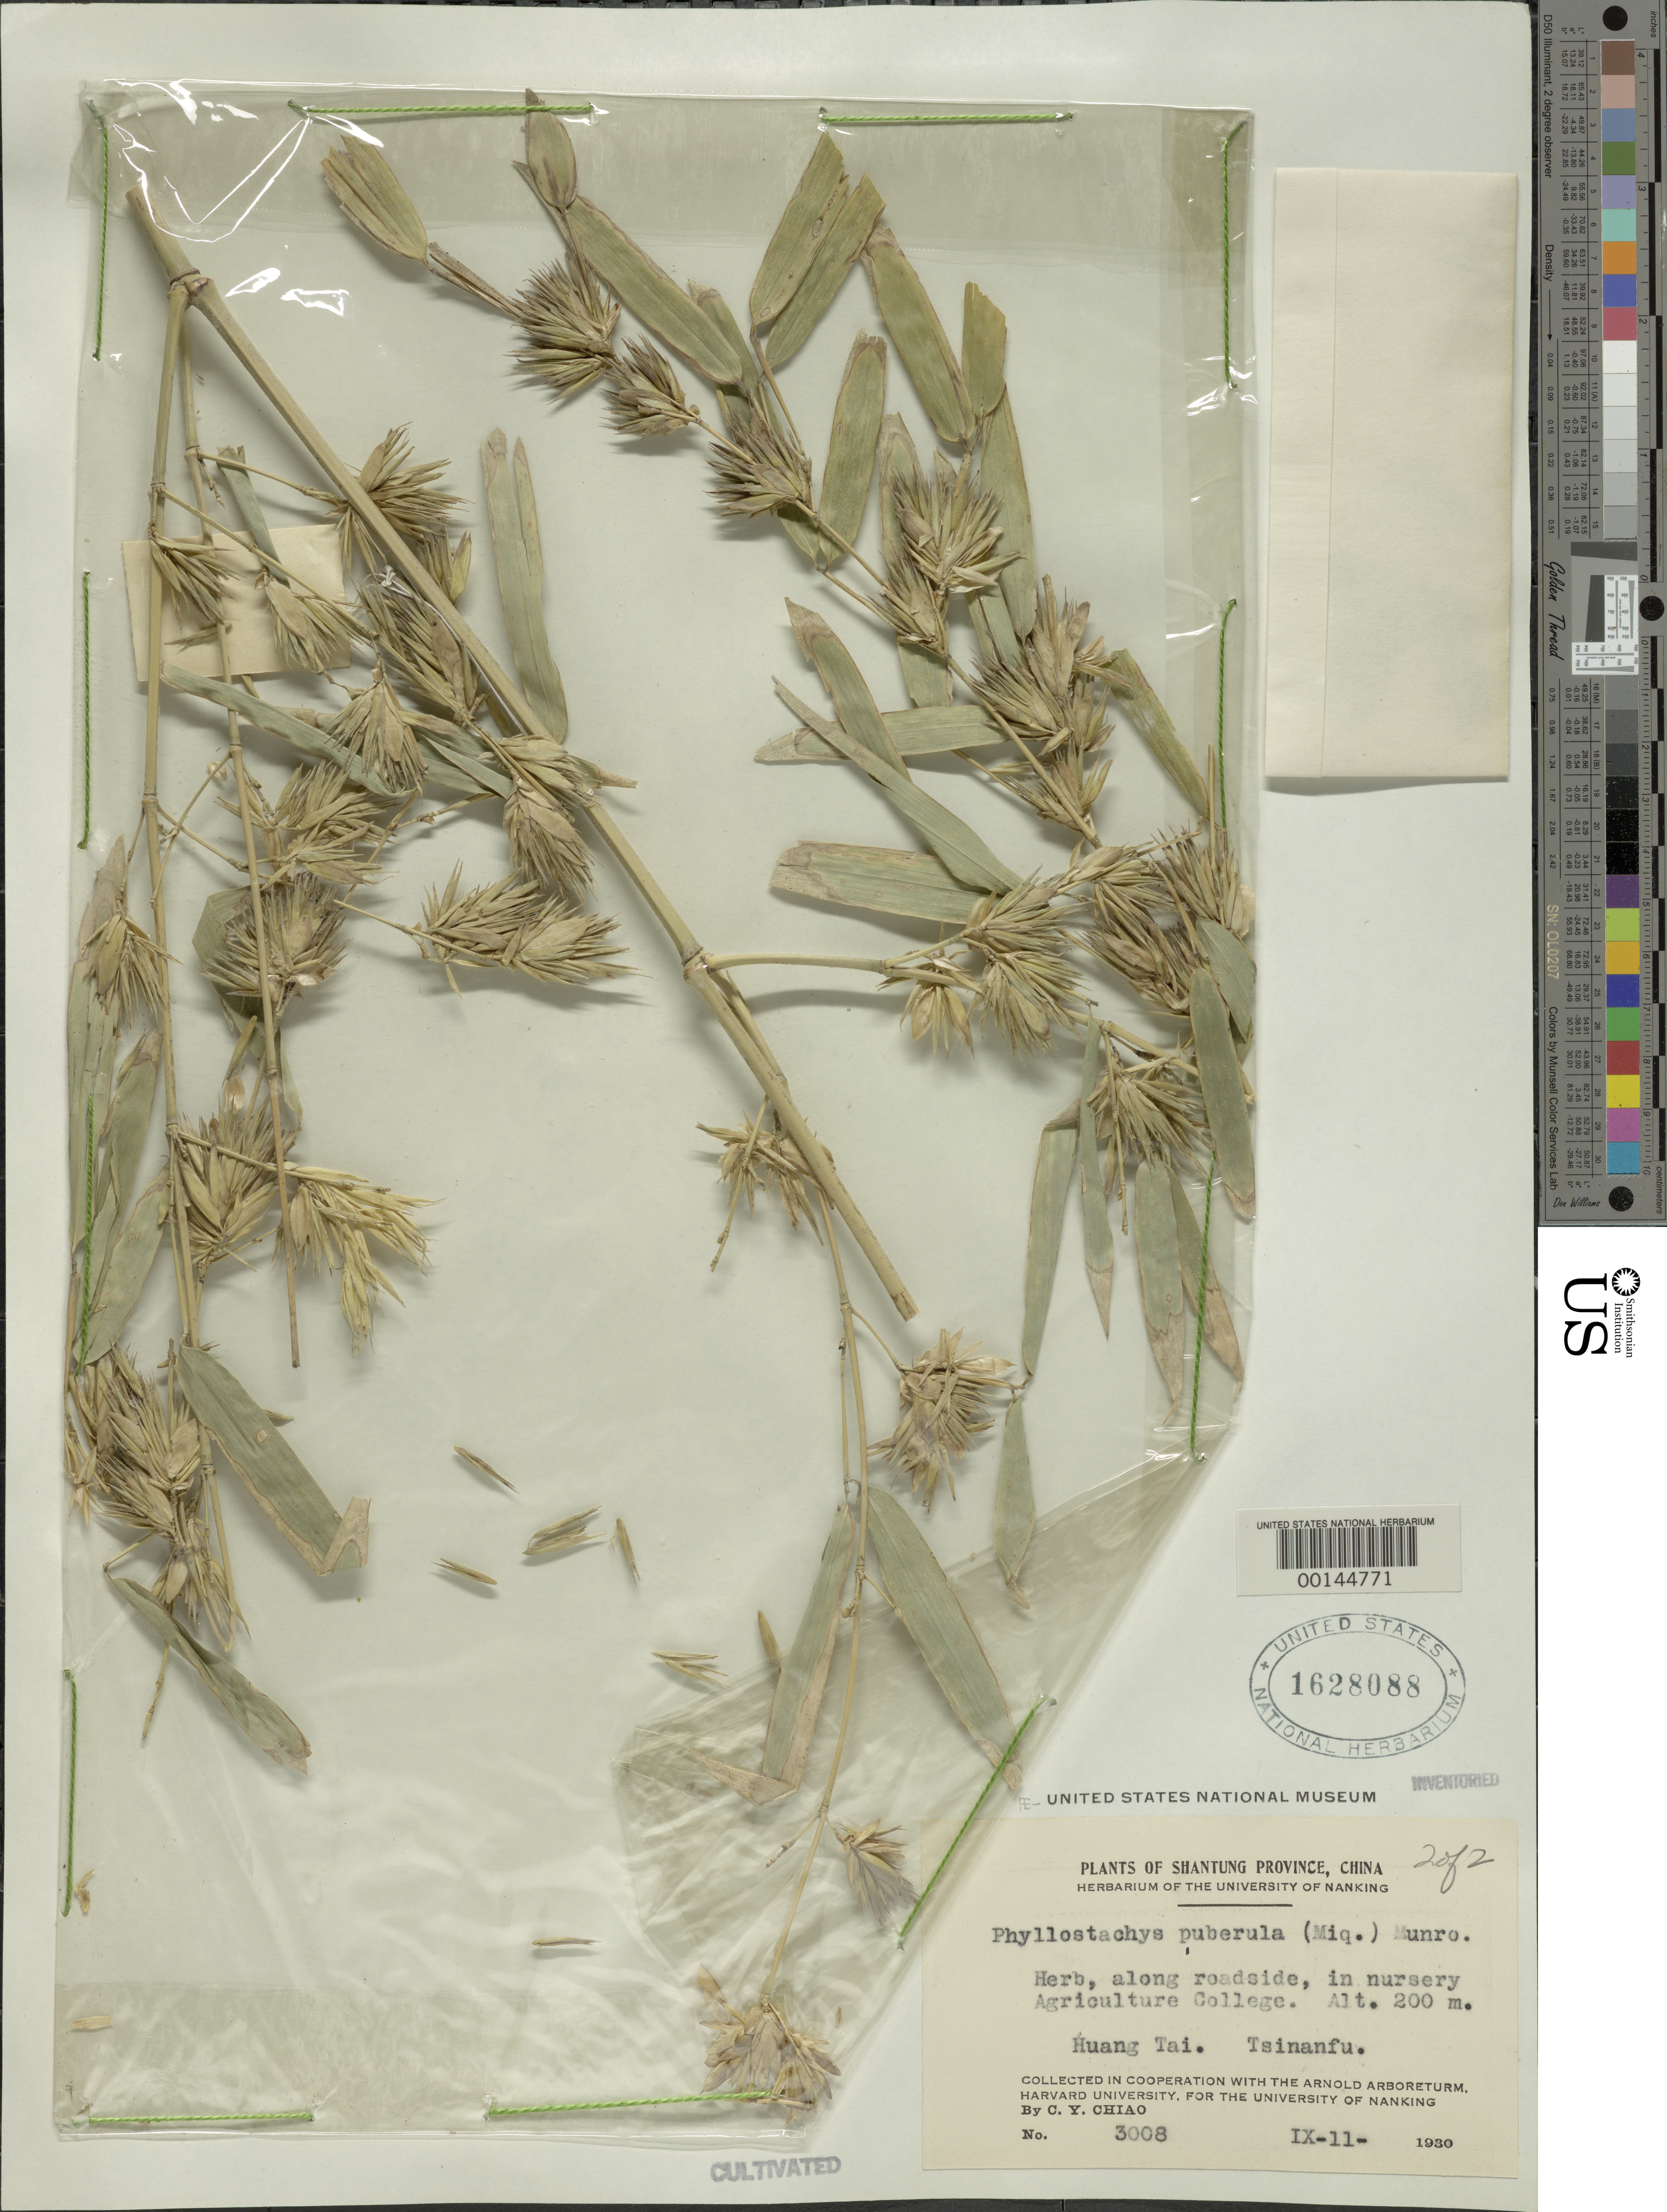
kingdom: Plantae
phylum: Tracheophyta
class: Liliopsida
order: Poales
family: Poaceae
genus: Phyllostachys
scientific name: Phyllostachys nigra var. henonis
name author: (Mitford) Stapf ex Rendle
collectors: C. Y. Chiao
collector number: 3008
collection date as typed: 11 Nov 1930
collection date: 1930-11-11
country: China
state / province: Shandong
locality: Huang tai, tsinan fu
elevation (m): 200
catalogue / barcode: US 1628088